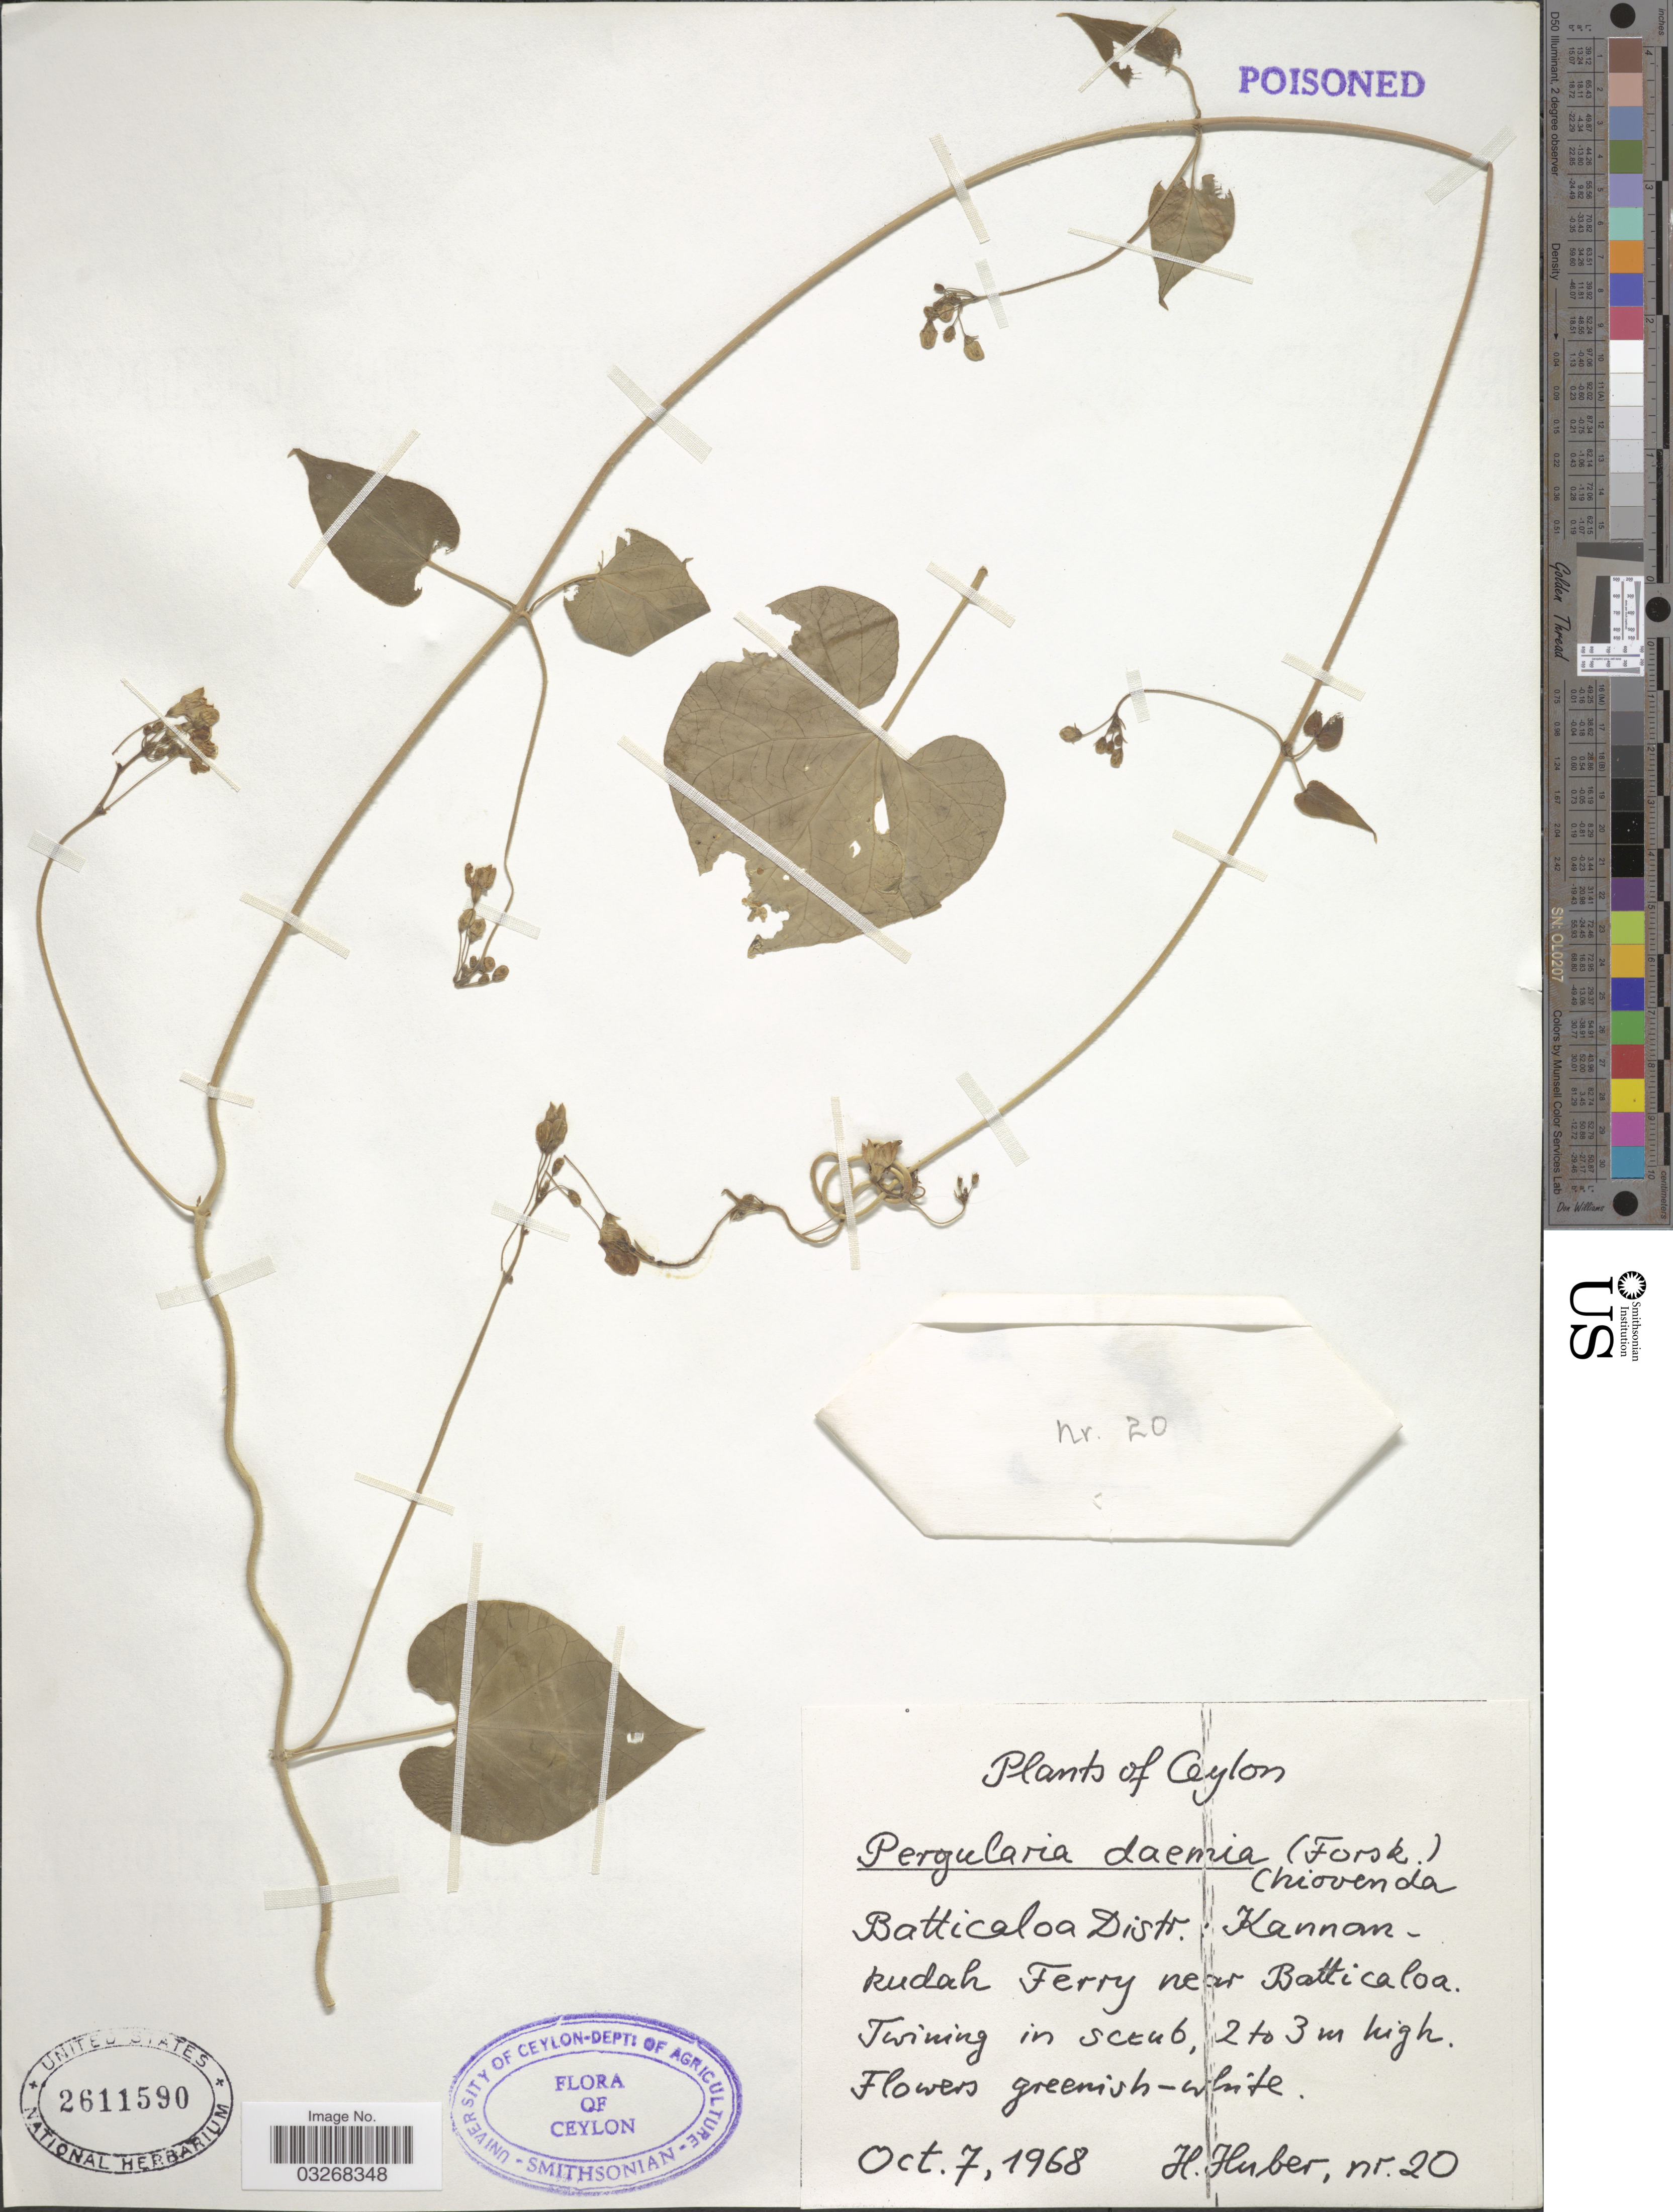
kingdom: Plantae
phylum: Tracheophyta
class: Magnoliopsida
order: Gentianales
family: Apocynaceae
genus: Pergularia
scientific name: Pergularia daemia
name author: (Forssk.) Chiov.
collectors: H. Huber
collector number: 20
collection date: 1968-10-07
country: Sri Lanka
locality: Ceylon. Batticaloa Distr.: Kannankudah Ferry near Batticaloa.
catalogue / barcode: US 2611590